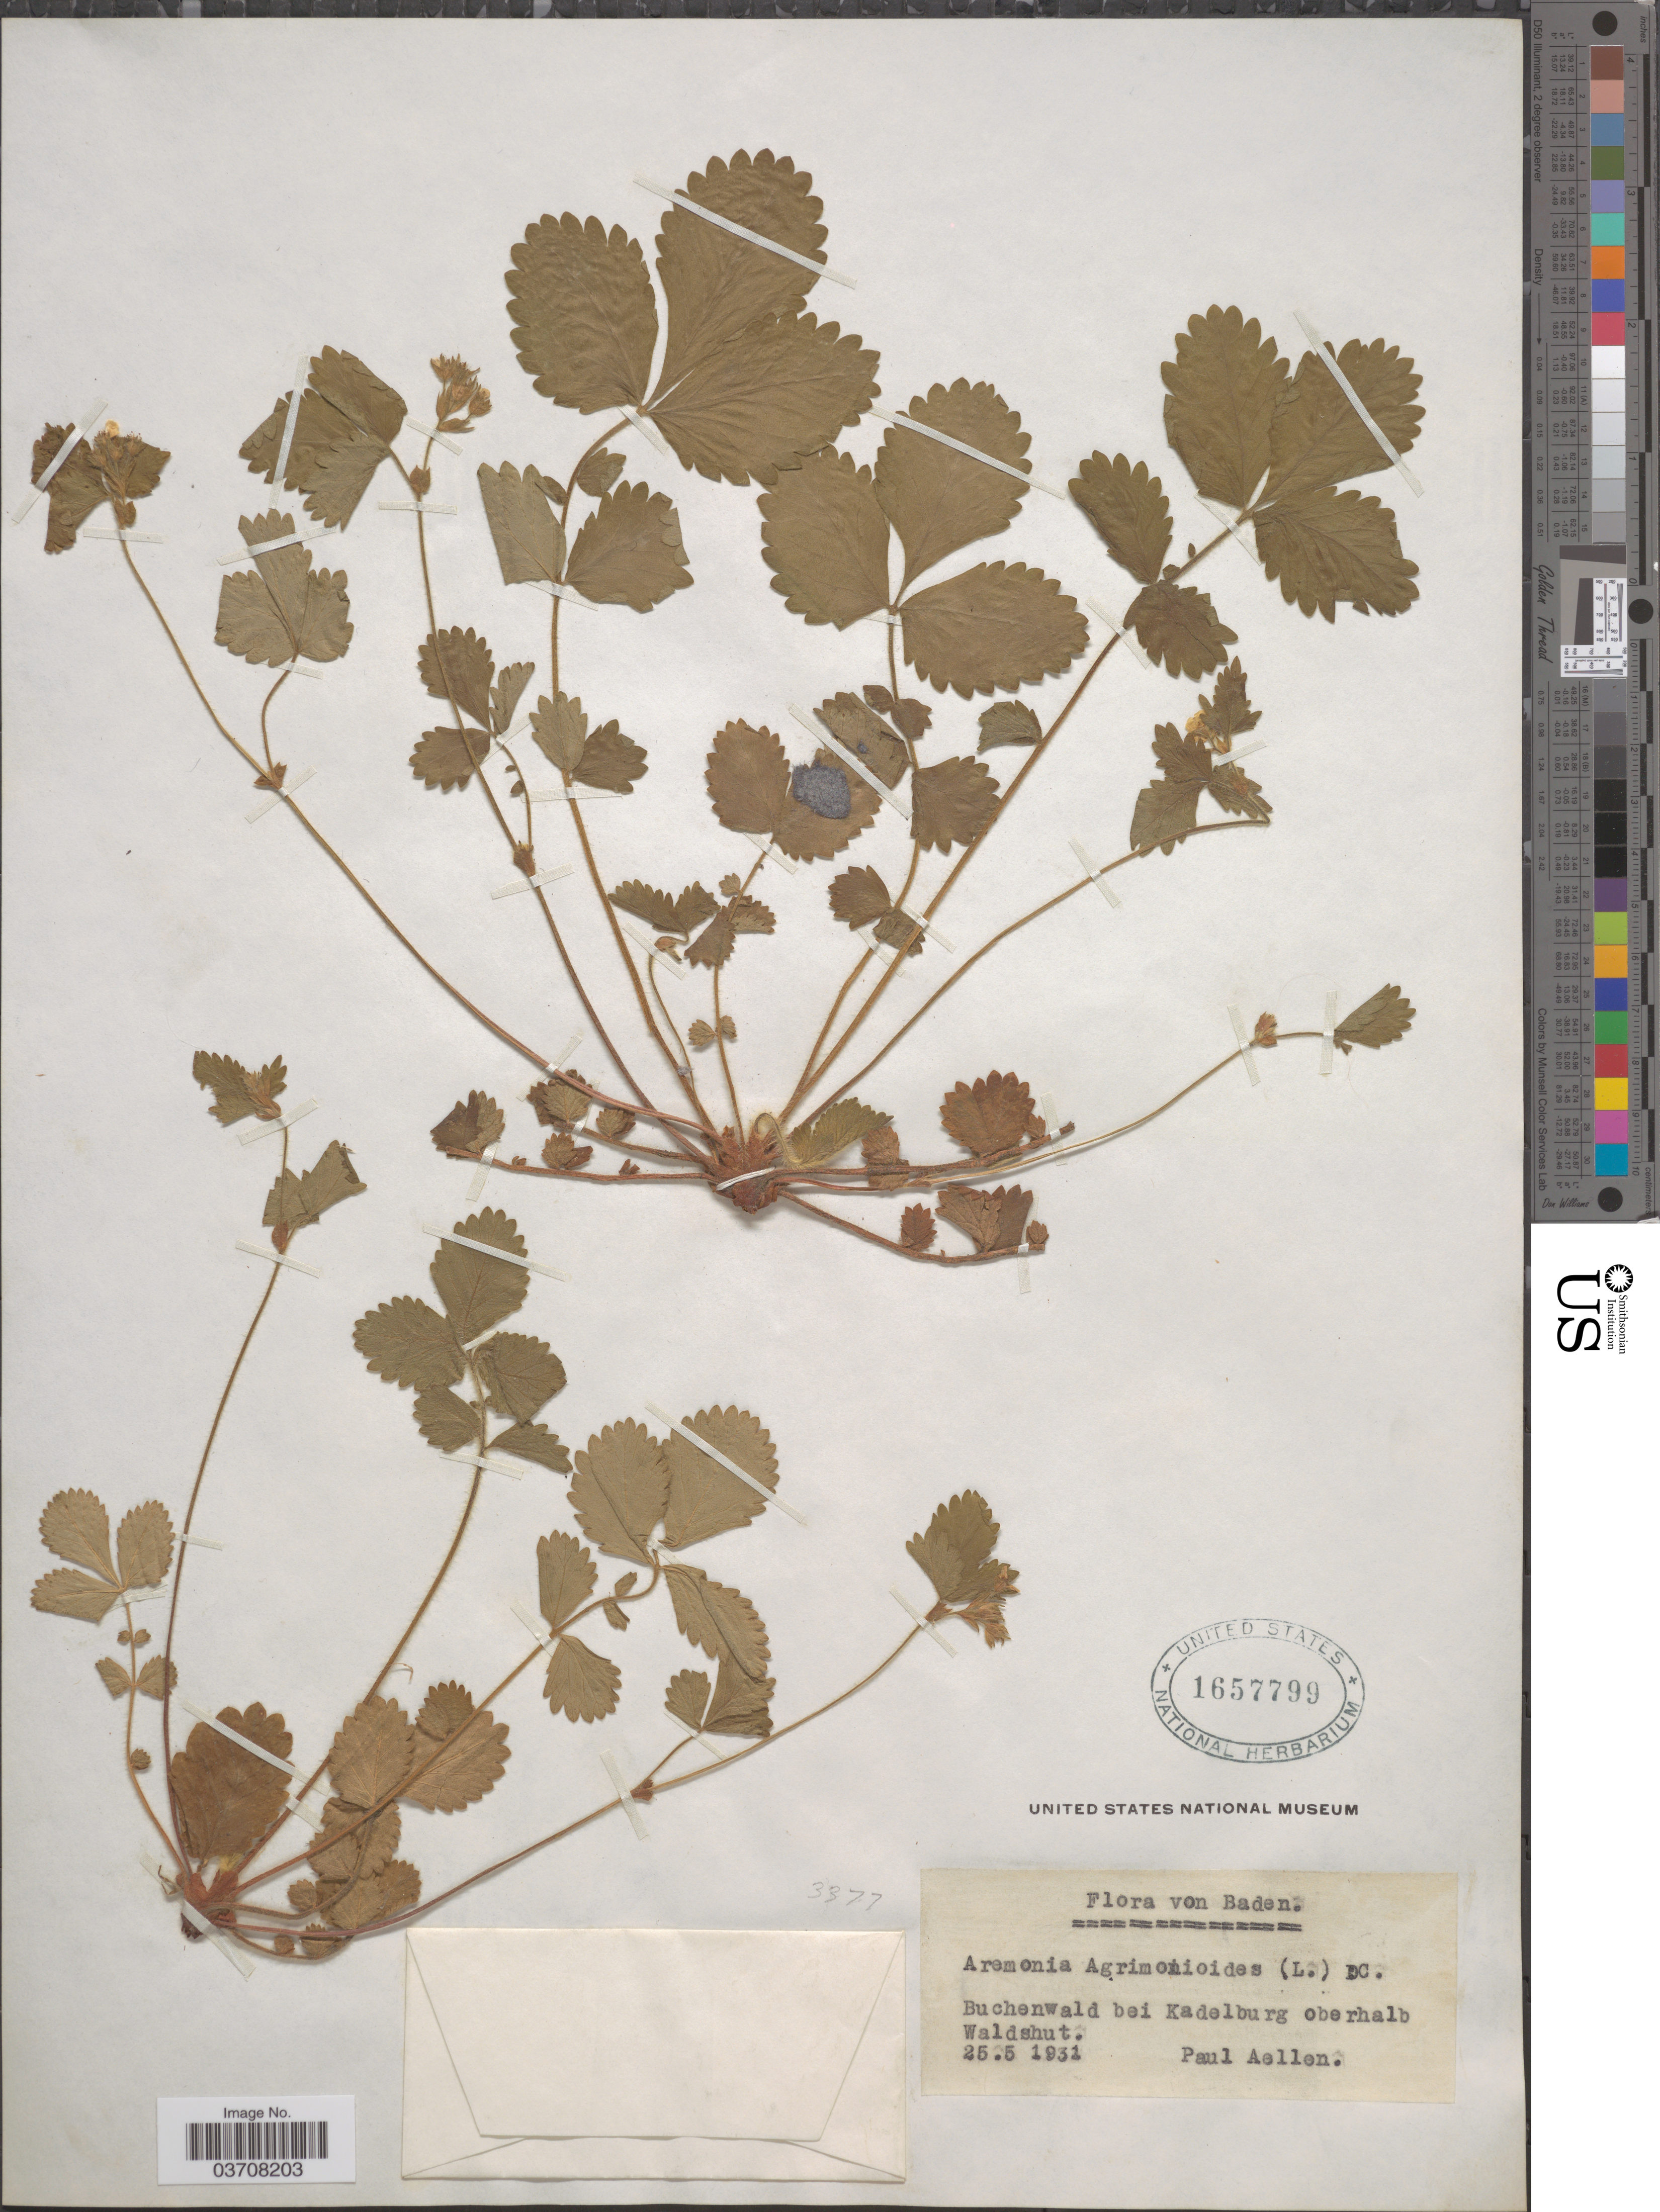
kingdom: Plantae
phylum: Tracheophyta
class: Magnoliopsida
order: Rosales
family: Rosaceae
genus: Aremonia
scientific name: Aremonia agrimonoides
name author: (L.) DC.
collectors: P. Aellen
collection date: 1931-05-25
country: Germany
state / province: Baden-Württemberg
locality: Buchenwald bei Kadelburg oberhalb. Waldshut.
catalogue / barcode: US 1657799